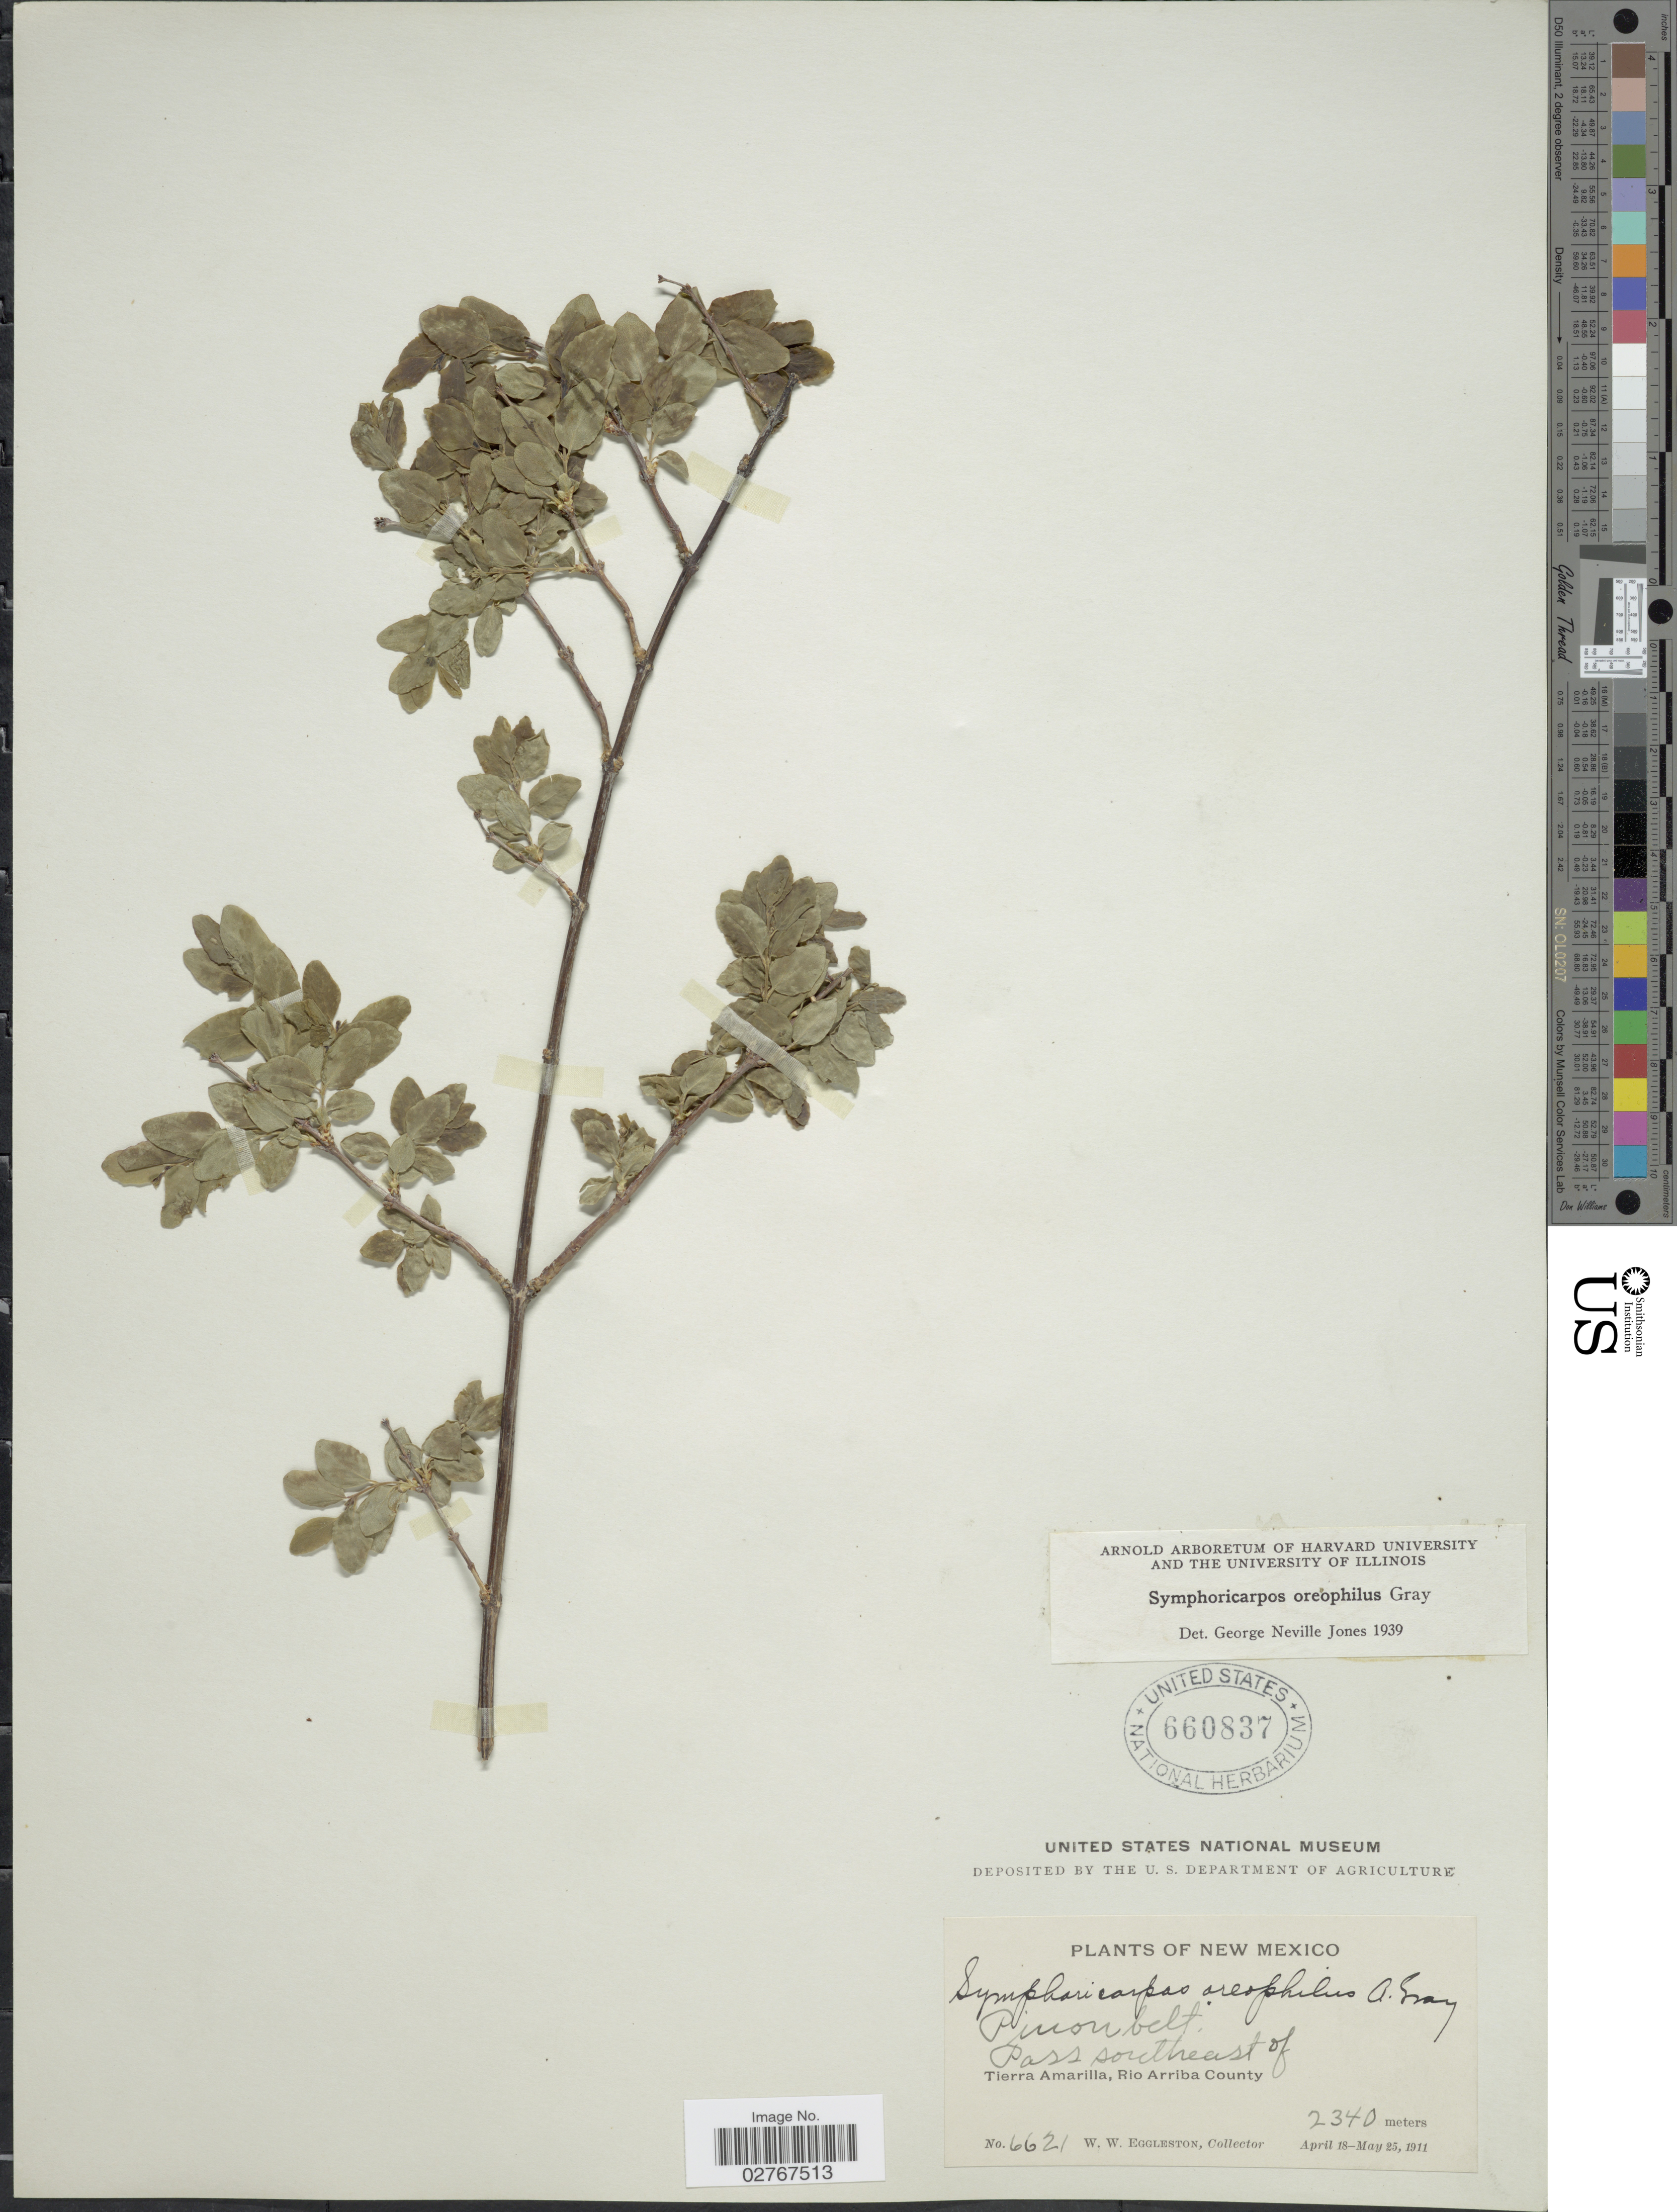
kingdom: Plantae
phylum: Tracheophyta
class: Magnoliopsida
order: Dipsacales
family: Caprifoliaceae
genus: Symphoricarpos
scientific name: Symphoricarpos oreophilus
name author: A. Gray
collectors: W. W. Eggleston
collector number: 6621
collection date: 1911-04-18/1911-05-25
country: United States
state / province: New Mexico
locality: Pinon belt, Pass southeast of Tierra Amarilla, Rio Arriba County.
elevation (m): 2340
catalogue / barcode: US 660837